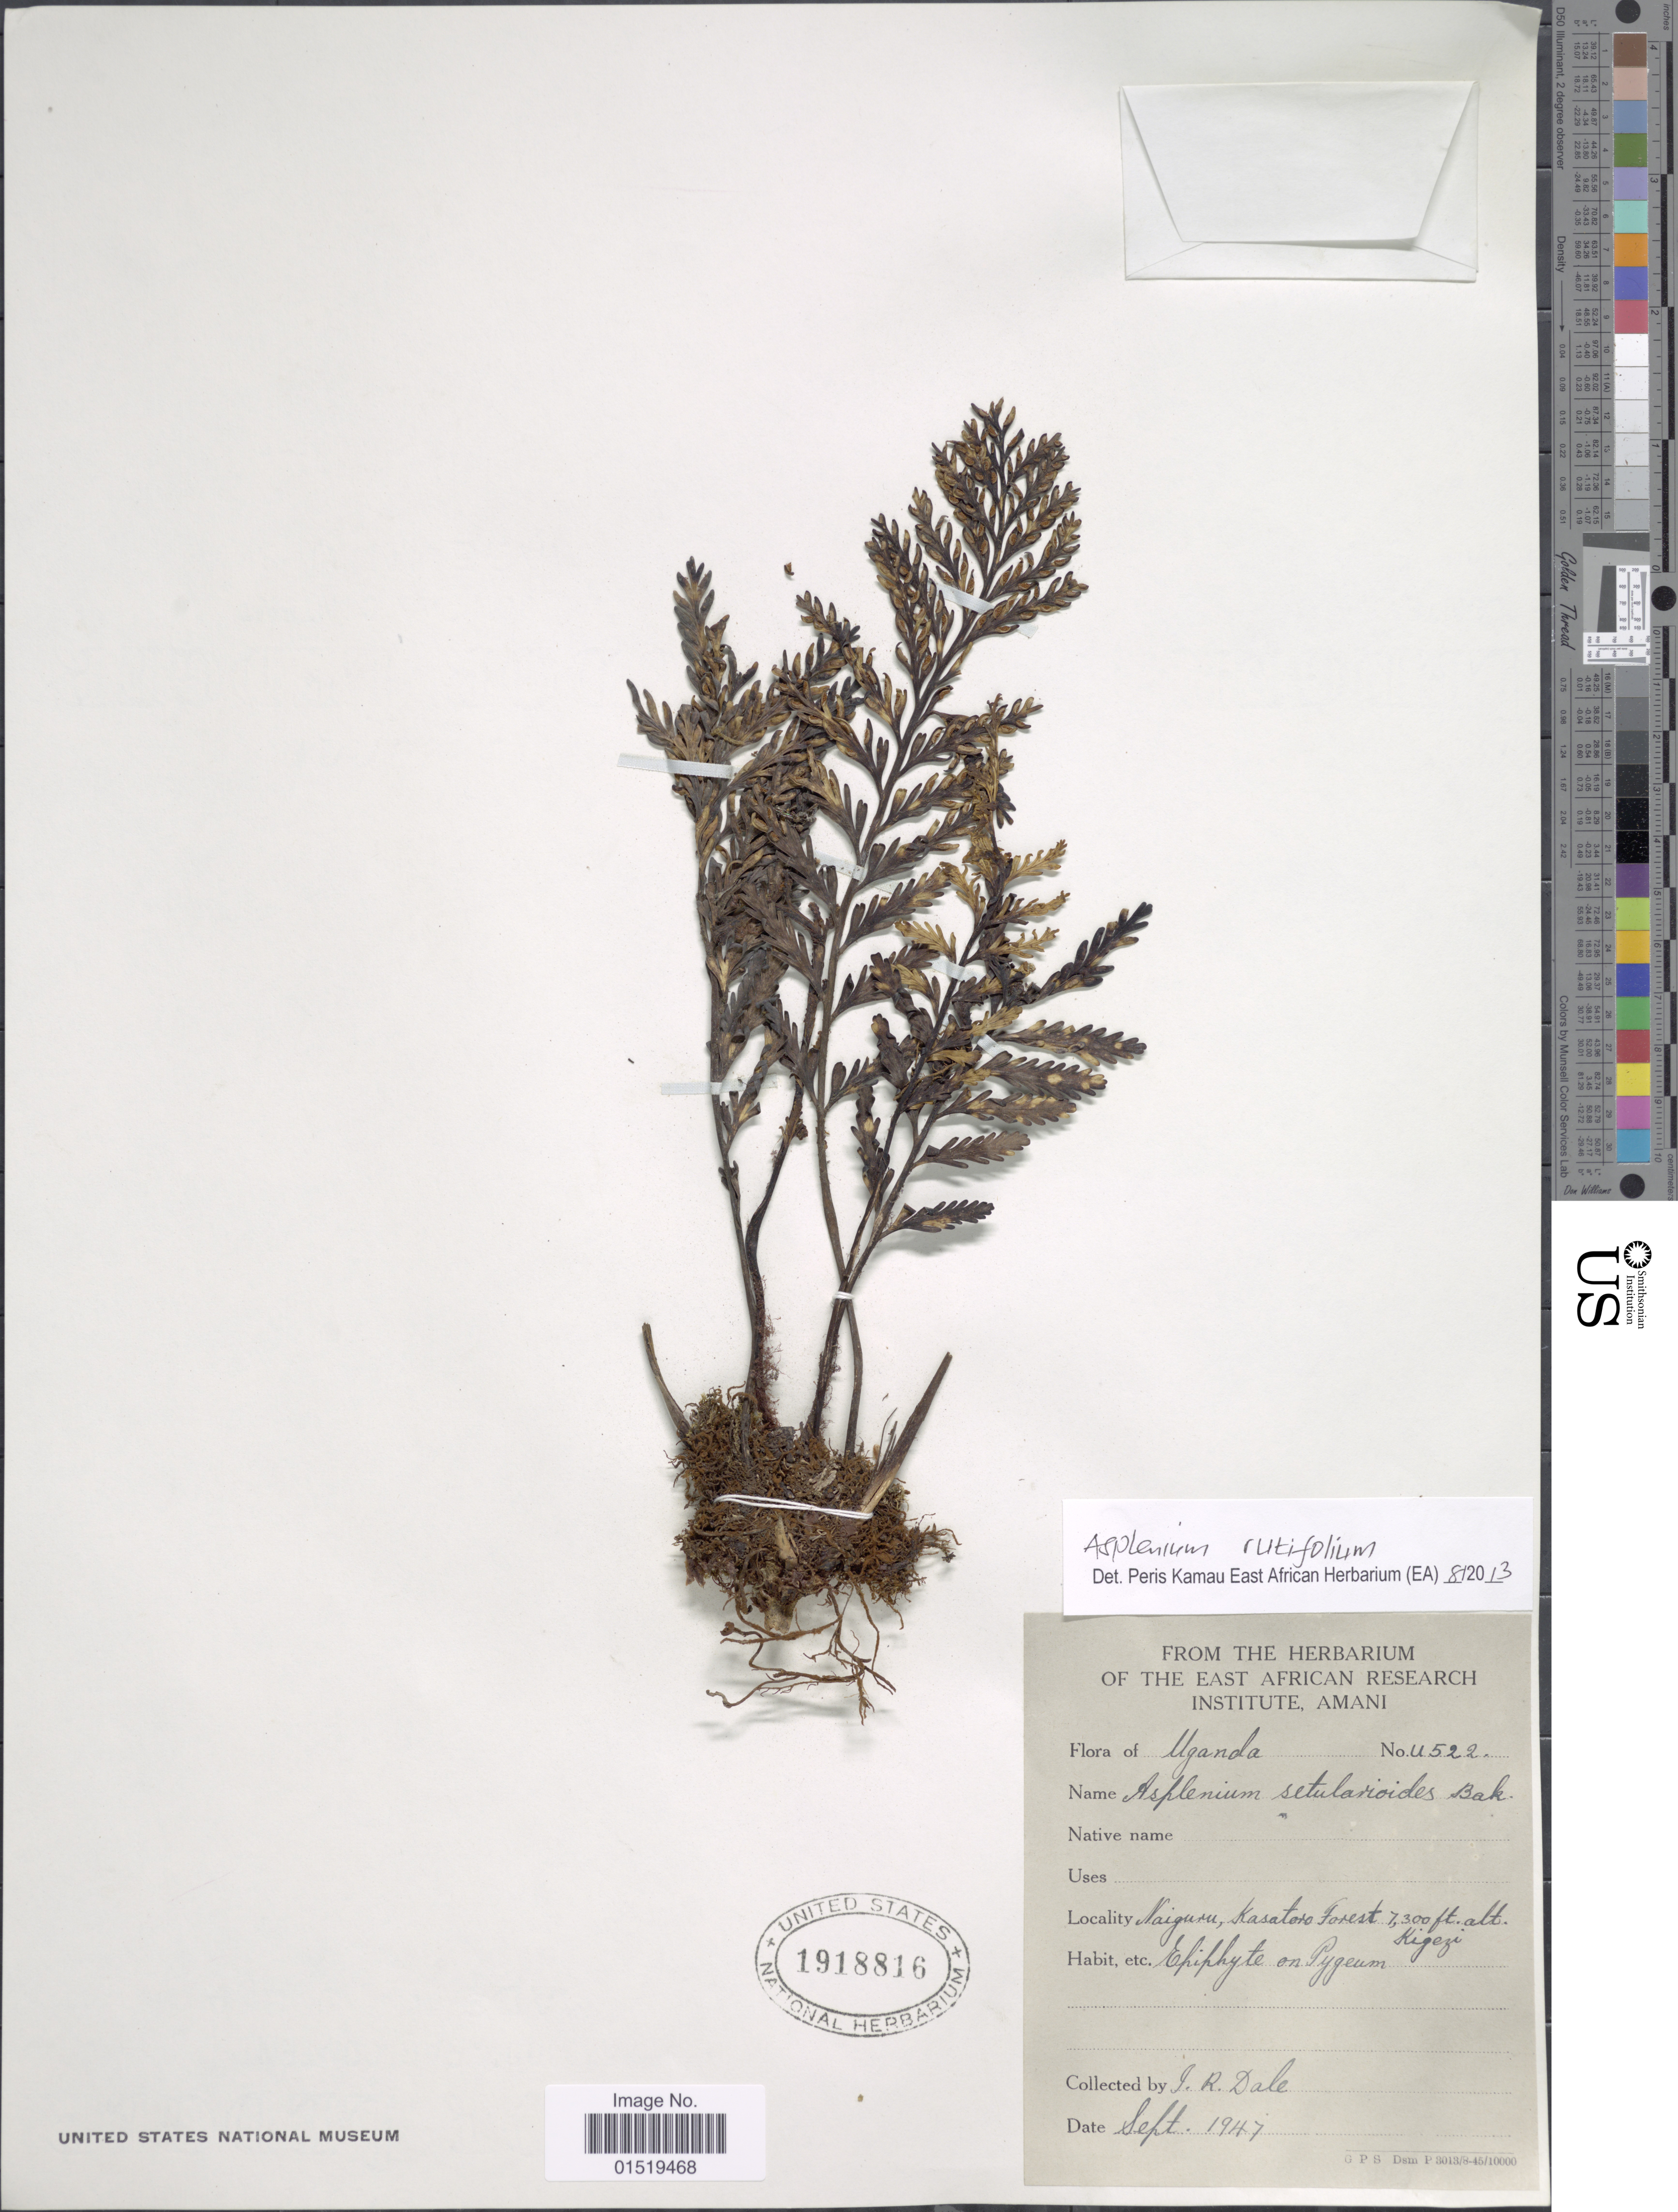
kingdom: Plantae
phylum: Tracheophyta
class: Polypodiopsida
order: Polypodiales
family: Aspleniaceae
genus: Asplenium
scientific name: Asplenium rutifolium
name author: (P.J. Bergius) Kunze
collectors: J. Dale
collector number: U522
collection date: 1947-09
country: Uganda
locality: Naiguru, Kasatoro Forest, Kigezi.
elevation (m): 2225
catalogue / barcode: US 1918816